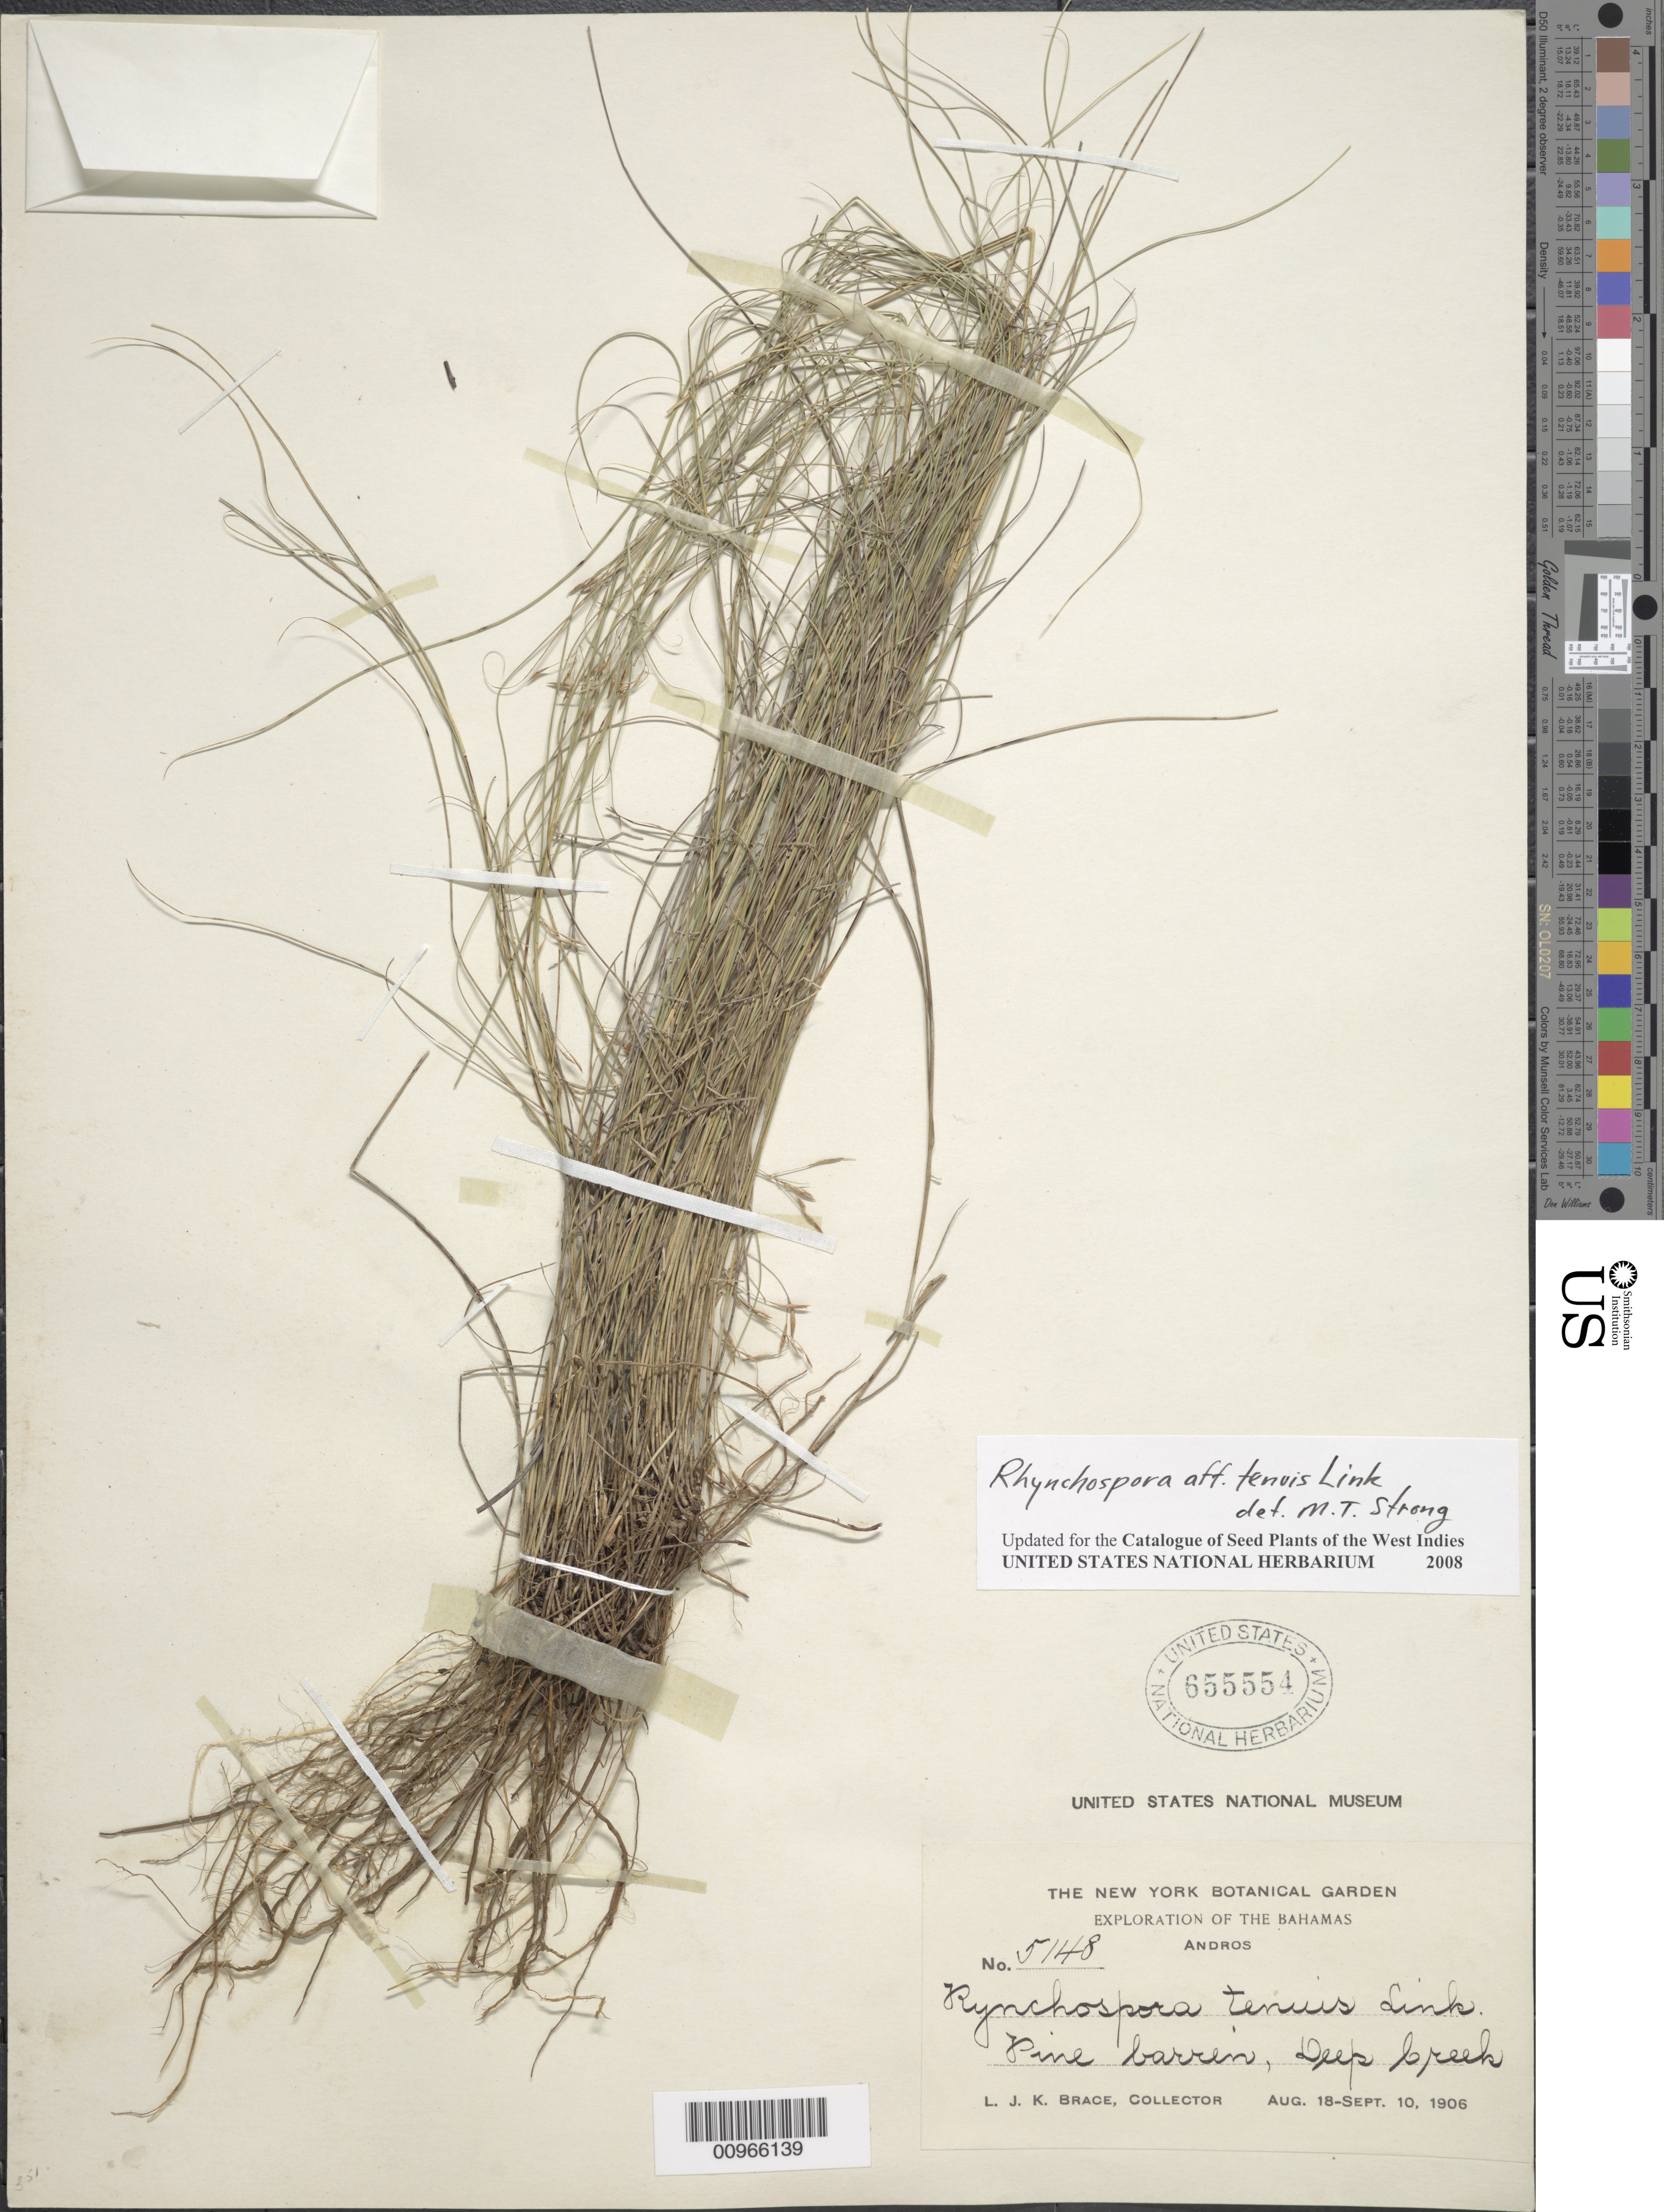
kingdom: Plantae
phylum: Tracheophyta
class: Liliopsida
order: Poales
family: Cyperaceae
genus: Rhynchospora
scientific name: Rhynchospora tenuis subsp. tenuis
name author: Link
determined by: Strong, M. T., (US), Smithsonian Institution - National Museum of Natural History (UNITED STATES)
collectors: L. J. K. Brace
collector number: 5148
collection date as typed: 18 Aug 1906 to 10 Sep 1906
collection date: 1906-08-18/1906-09-10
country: Bahamas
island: Andros Island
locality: Deep creek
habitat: Pine barren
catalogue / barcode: US 655554